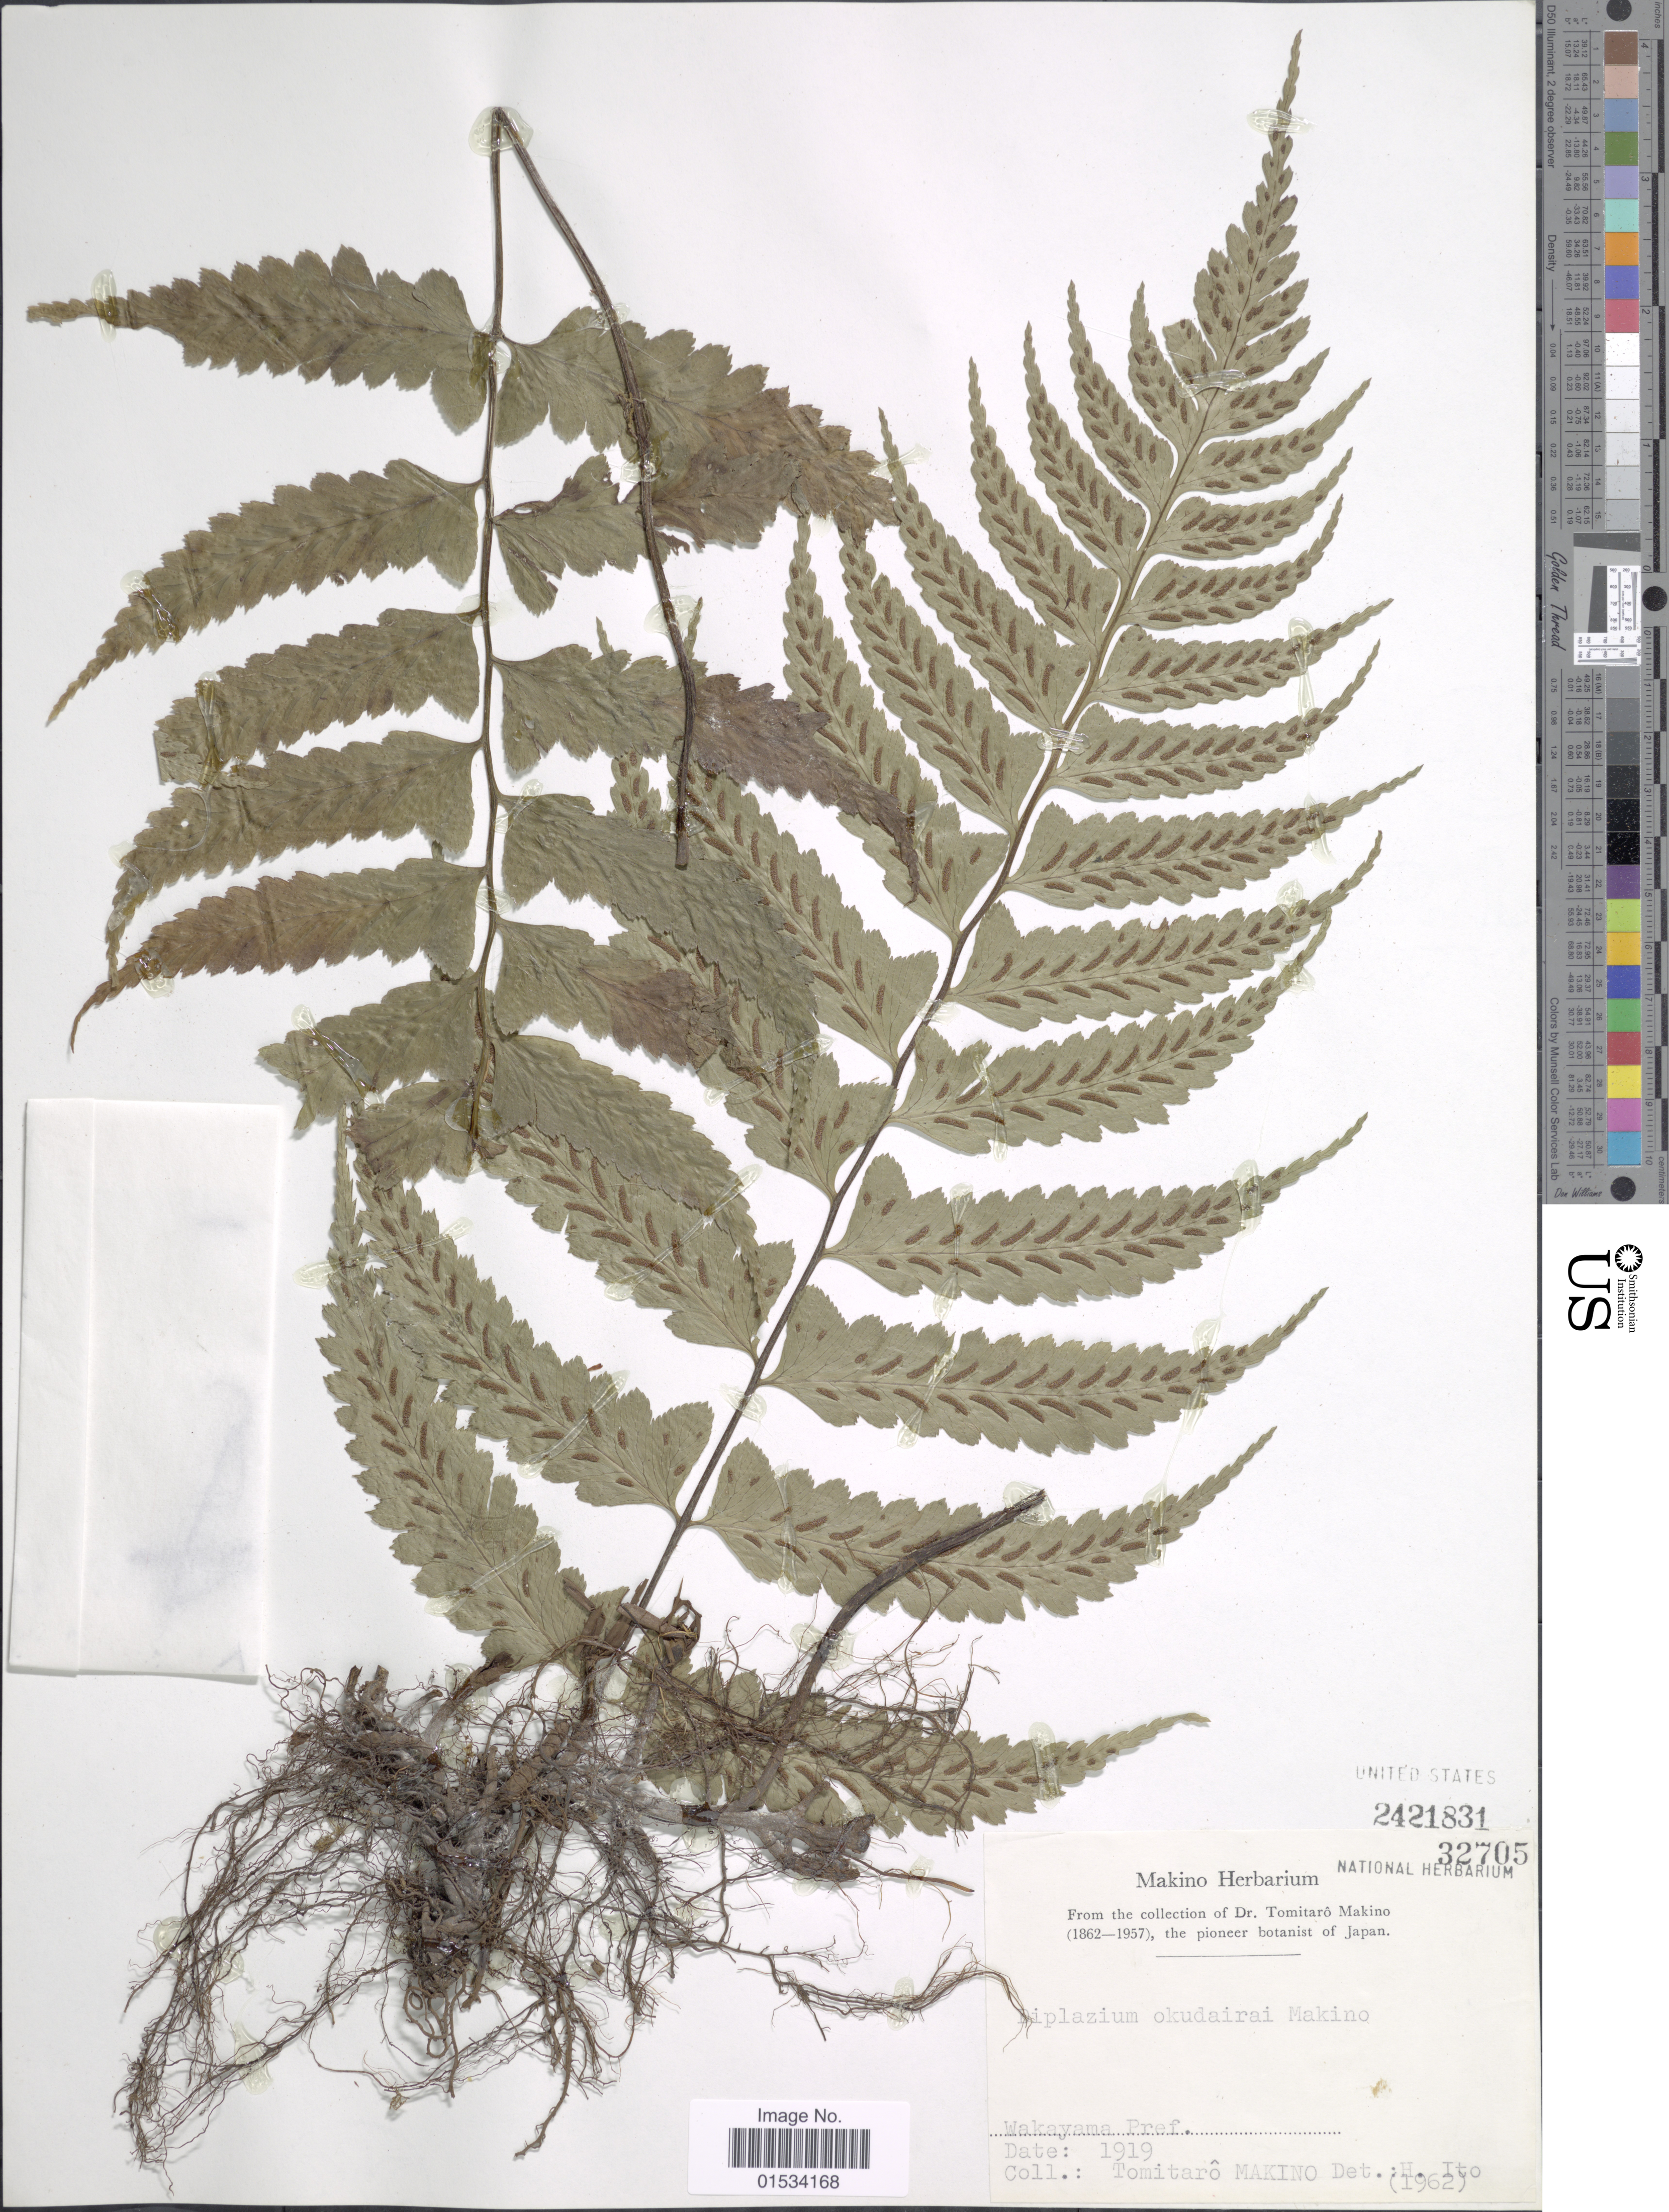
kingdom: Plantae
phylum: Tracheophyta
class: Polypodiopsida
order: Polypodiales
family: Athyriaceae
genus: Diplazium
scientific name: Diplazium okudairai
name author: Makino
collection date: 1919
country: Japan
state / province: Wakayama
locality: Wakayama pref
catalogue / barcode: US 32705-2